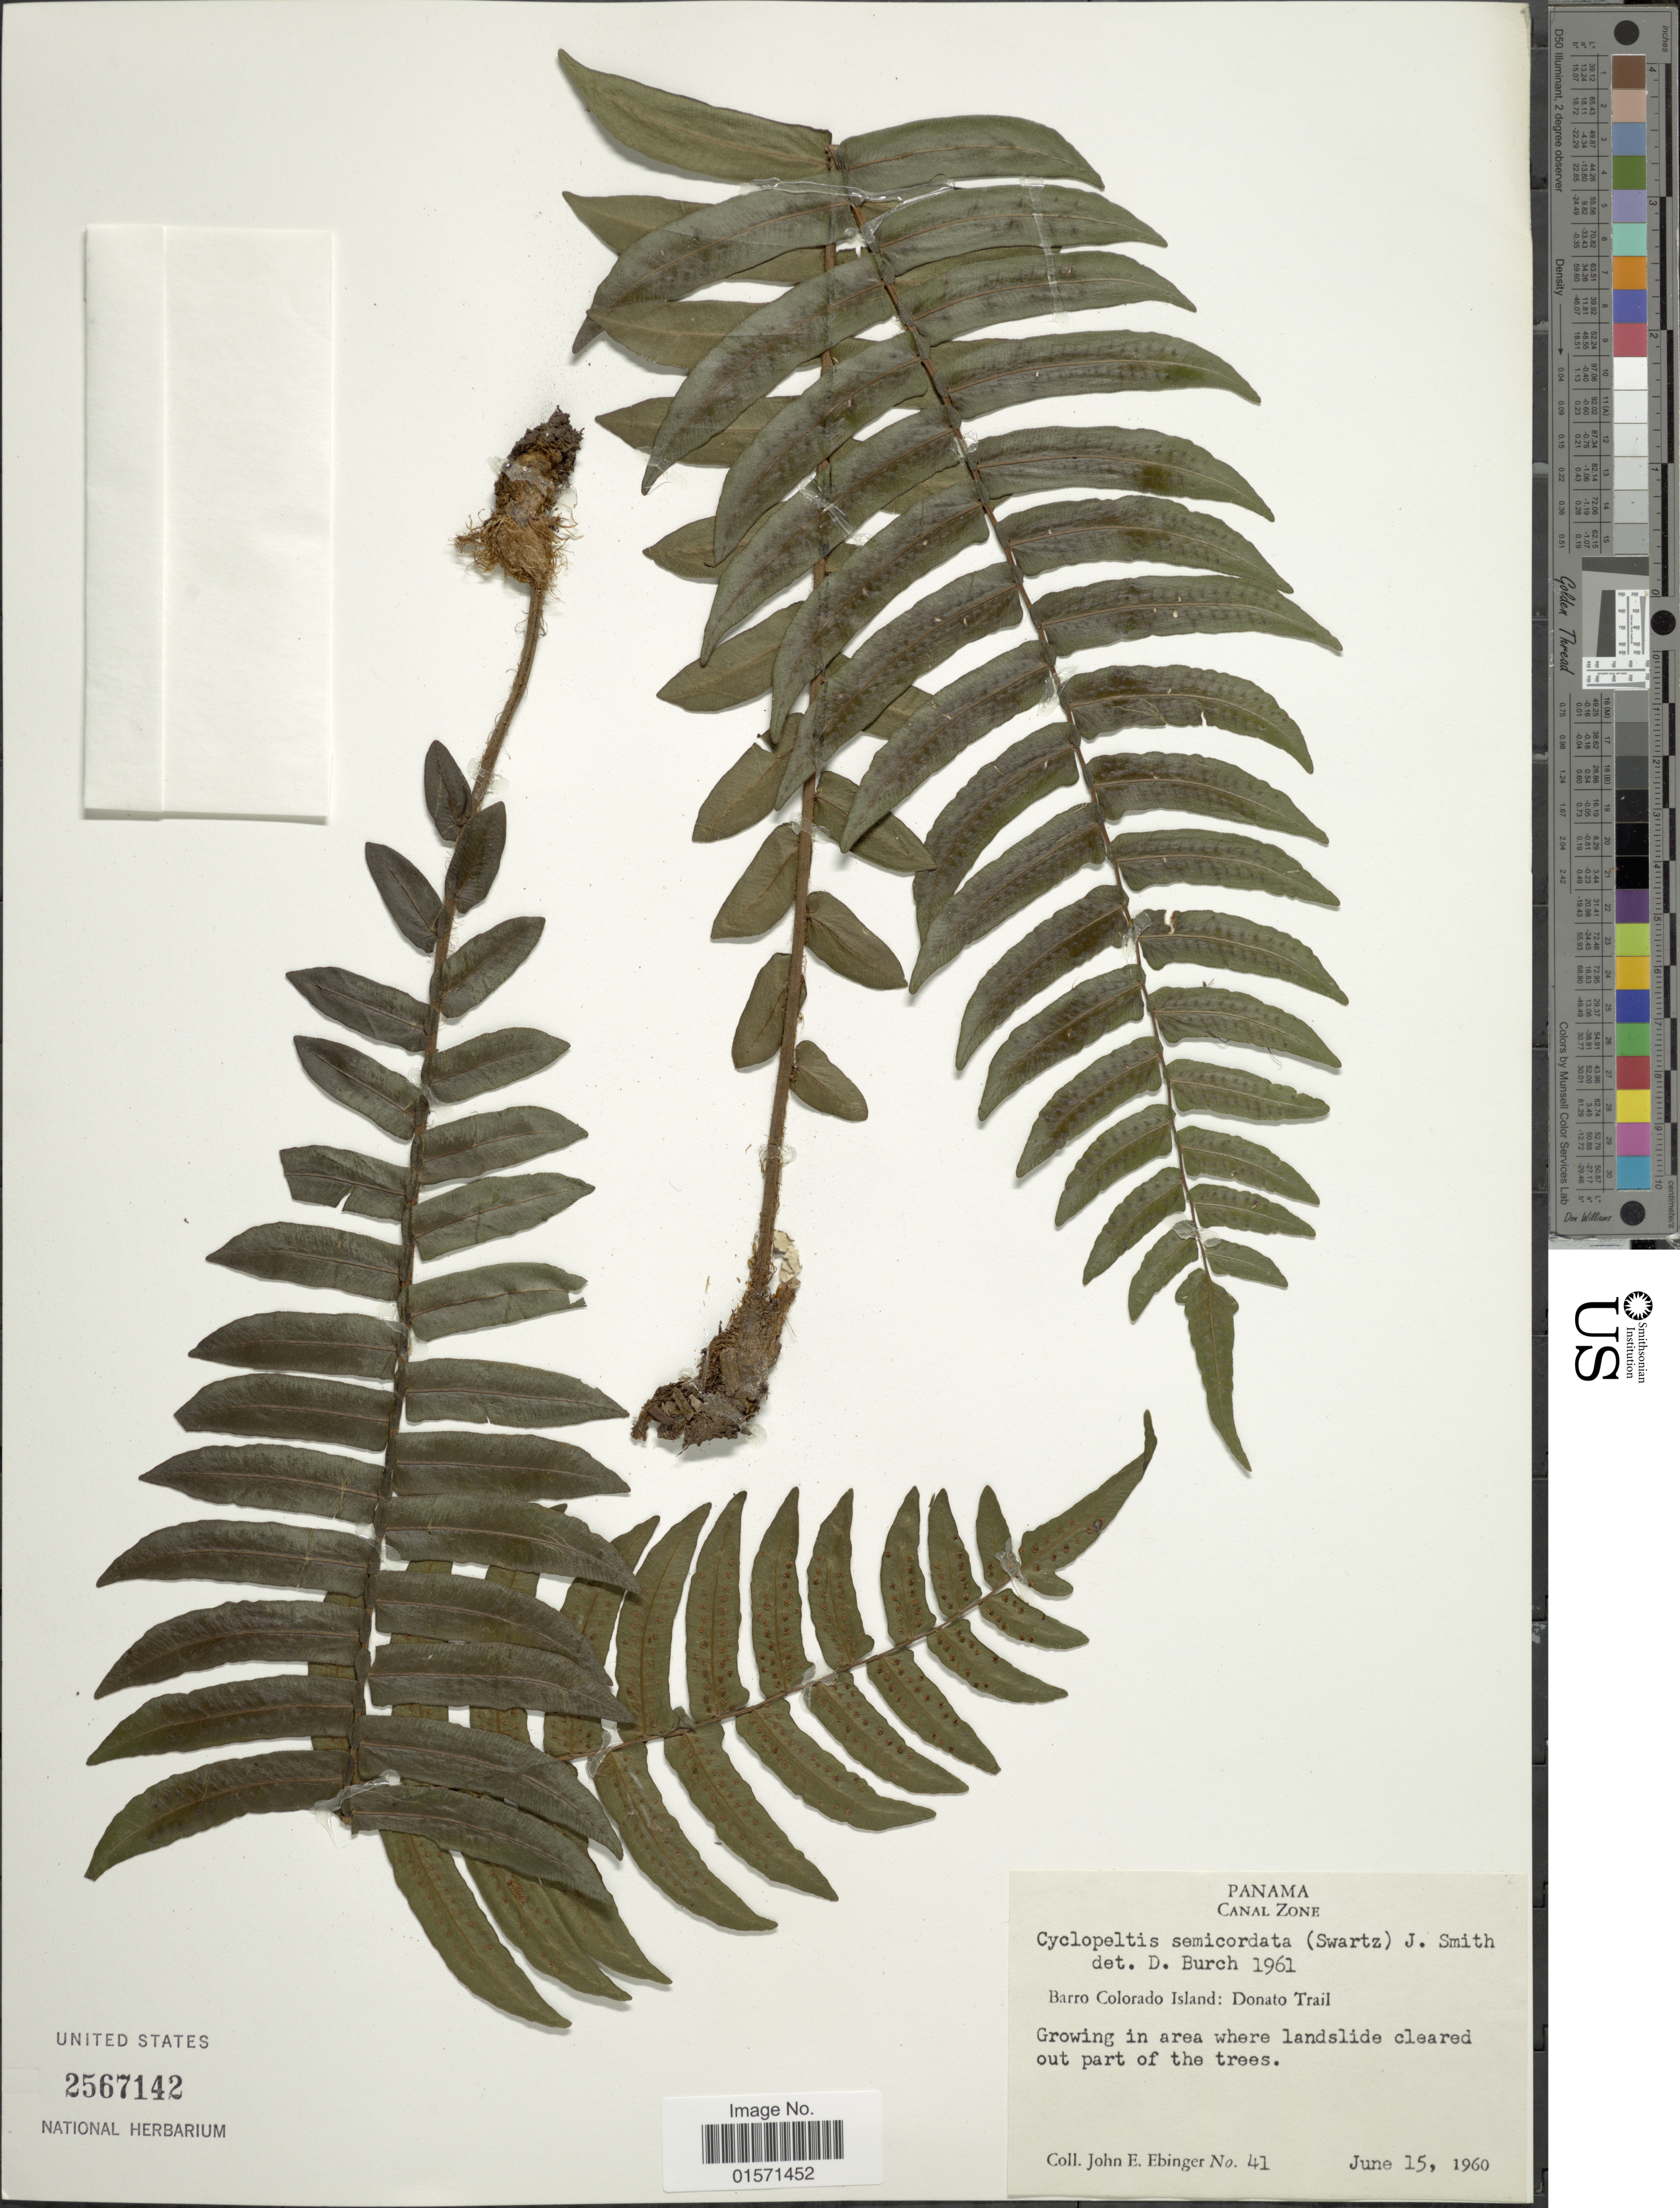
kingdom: Plantae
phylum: Tracheophyta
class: Polypodiopsida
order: Polypodiales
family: Lomariopsidaceae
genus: Cyclopeltis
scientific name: Cyclopeltis semicordata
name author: (Sw.) J. Sm.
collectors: J. Ebinger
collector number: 41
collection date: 1960-06-15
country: Panama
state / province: Panamá Oeste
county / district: Canal Zone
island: Barro Colorado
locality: Canal Zone. Barro Colorado Island: Donato Trail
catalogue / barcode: US 2567142